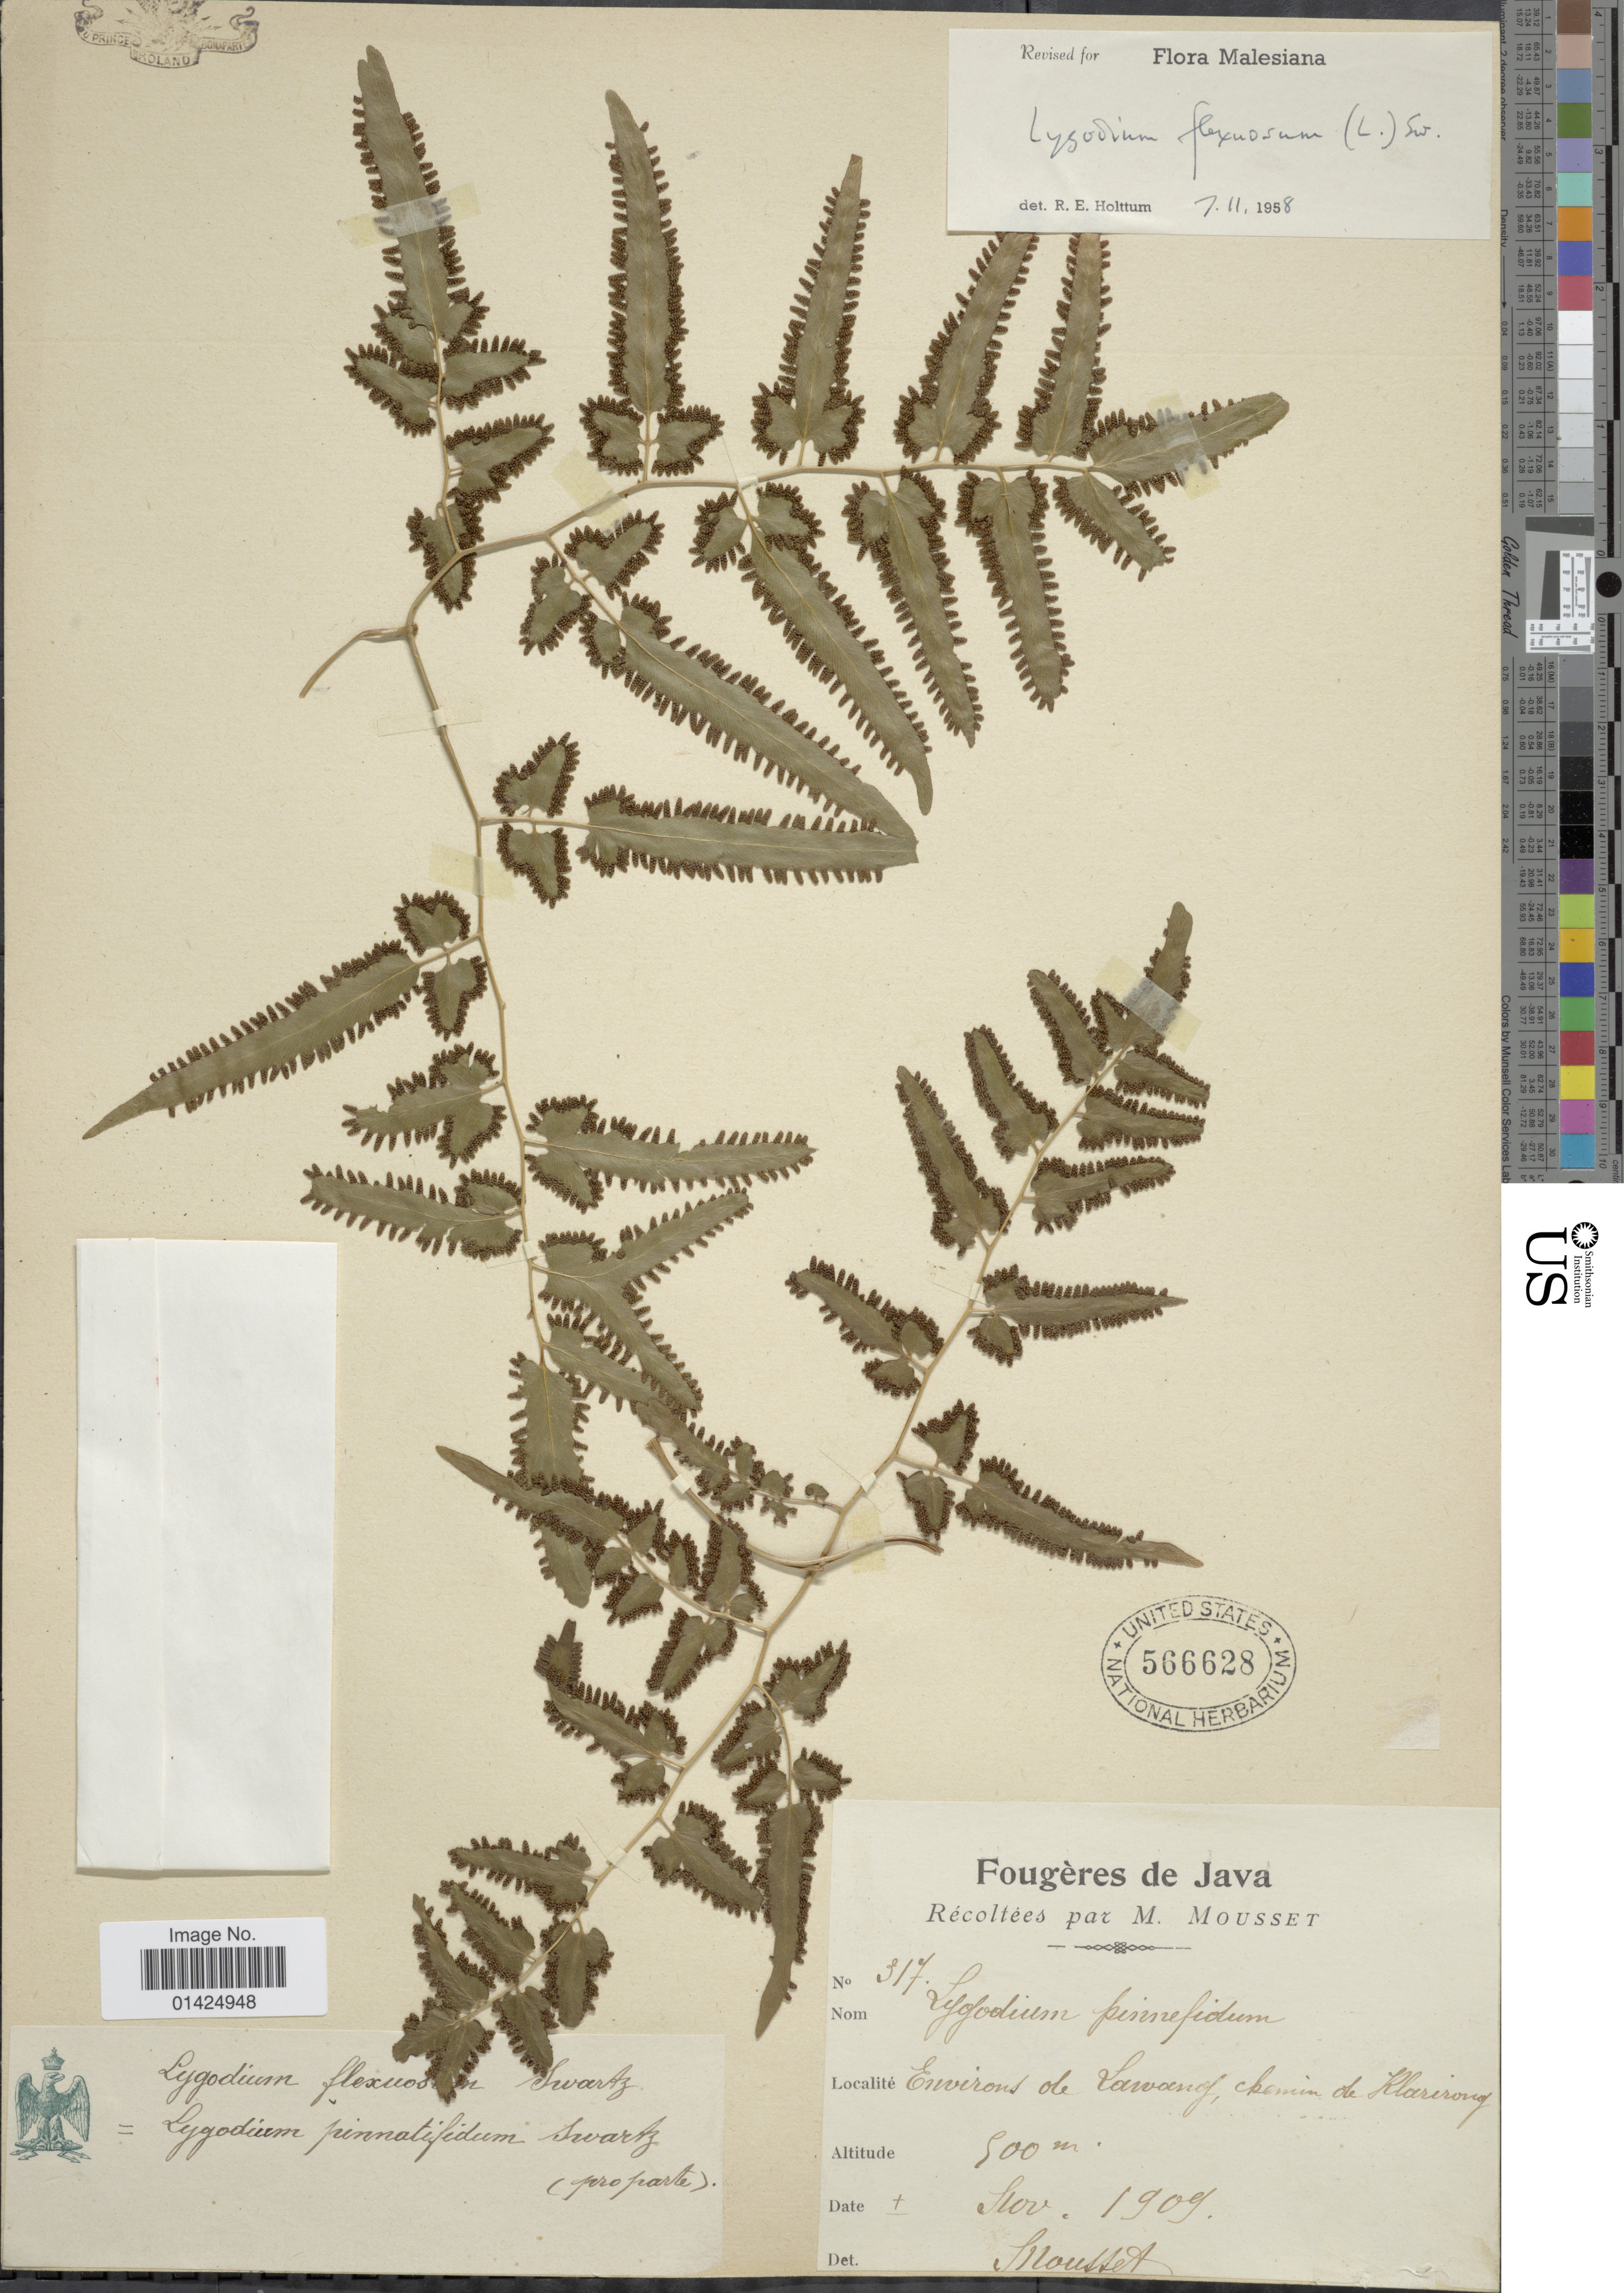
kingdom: Plantae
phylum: Tracheophyta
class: Polypodiopsida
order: Schizaeales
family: Lygodiaceae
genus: Lygodium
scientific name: Lygodium flexuosum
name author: Sw.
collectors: M. Mousset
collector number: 317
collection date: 1909-11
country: Indonesia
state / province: Java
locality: Environs de Larvanoj, ckemin de Klarirong. [interpreted]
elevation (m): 900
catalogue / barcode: US 566628